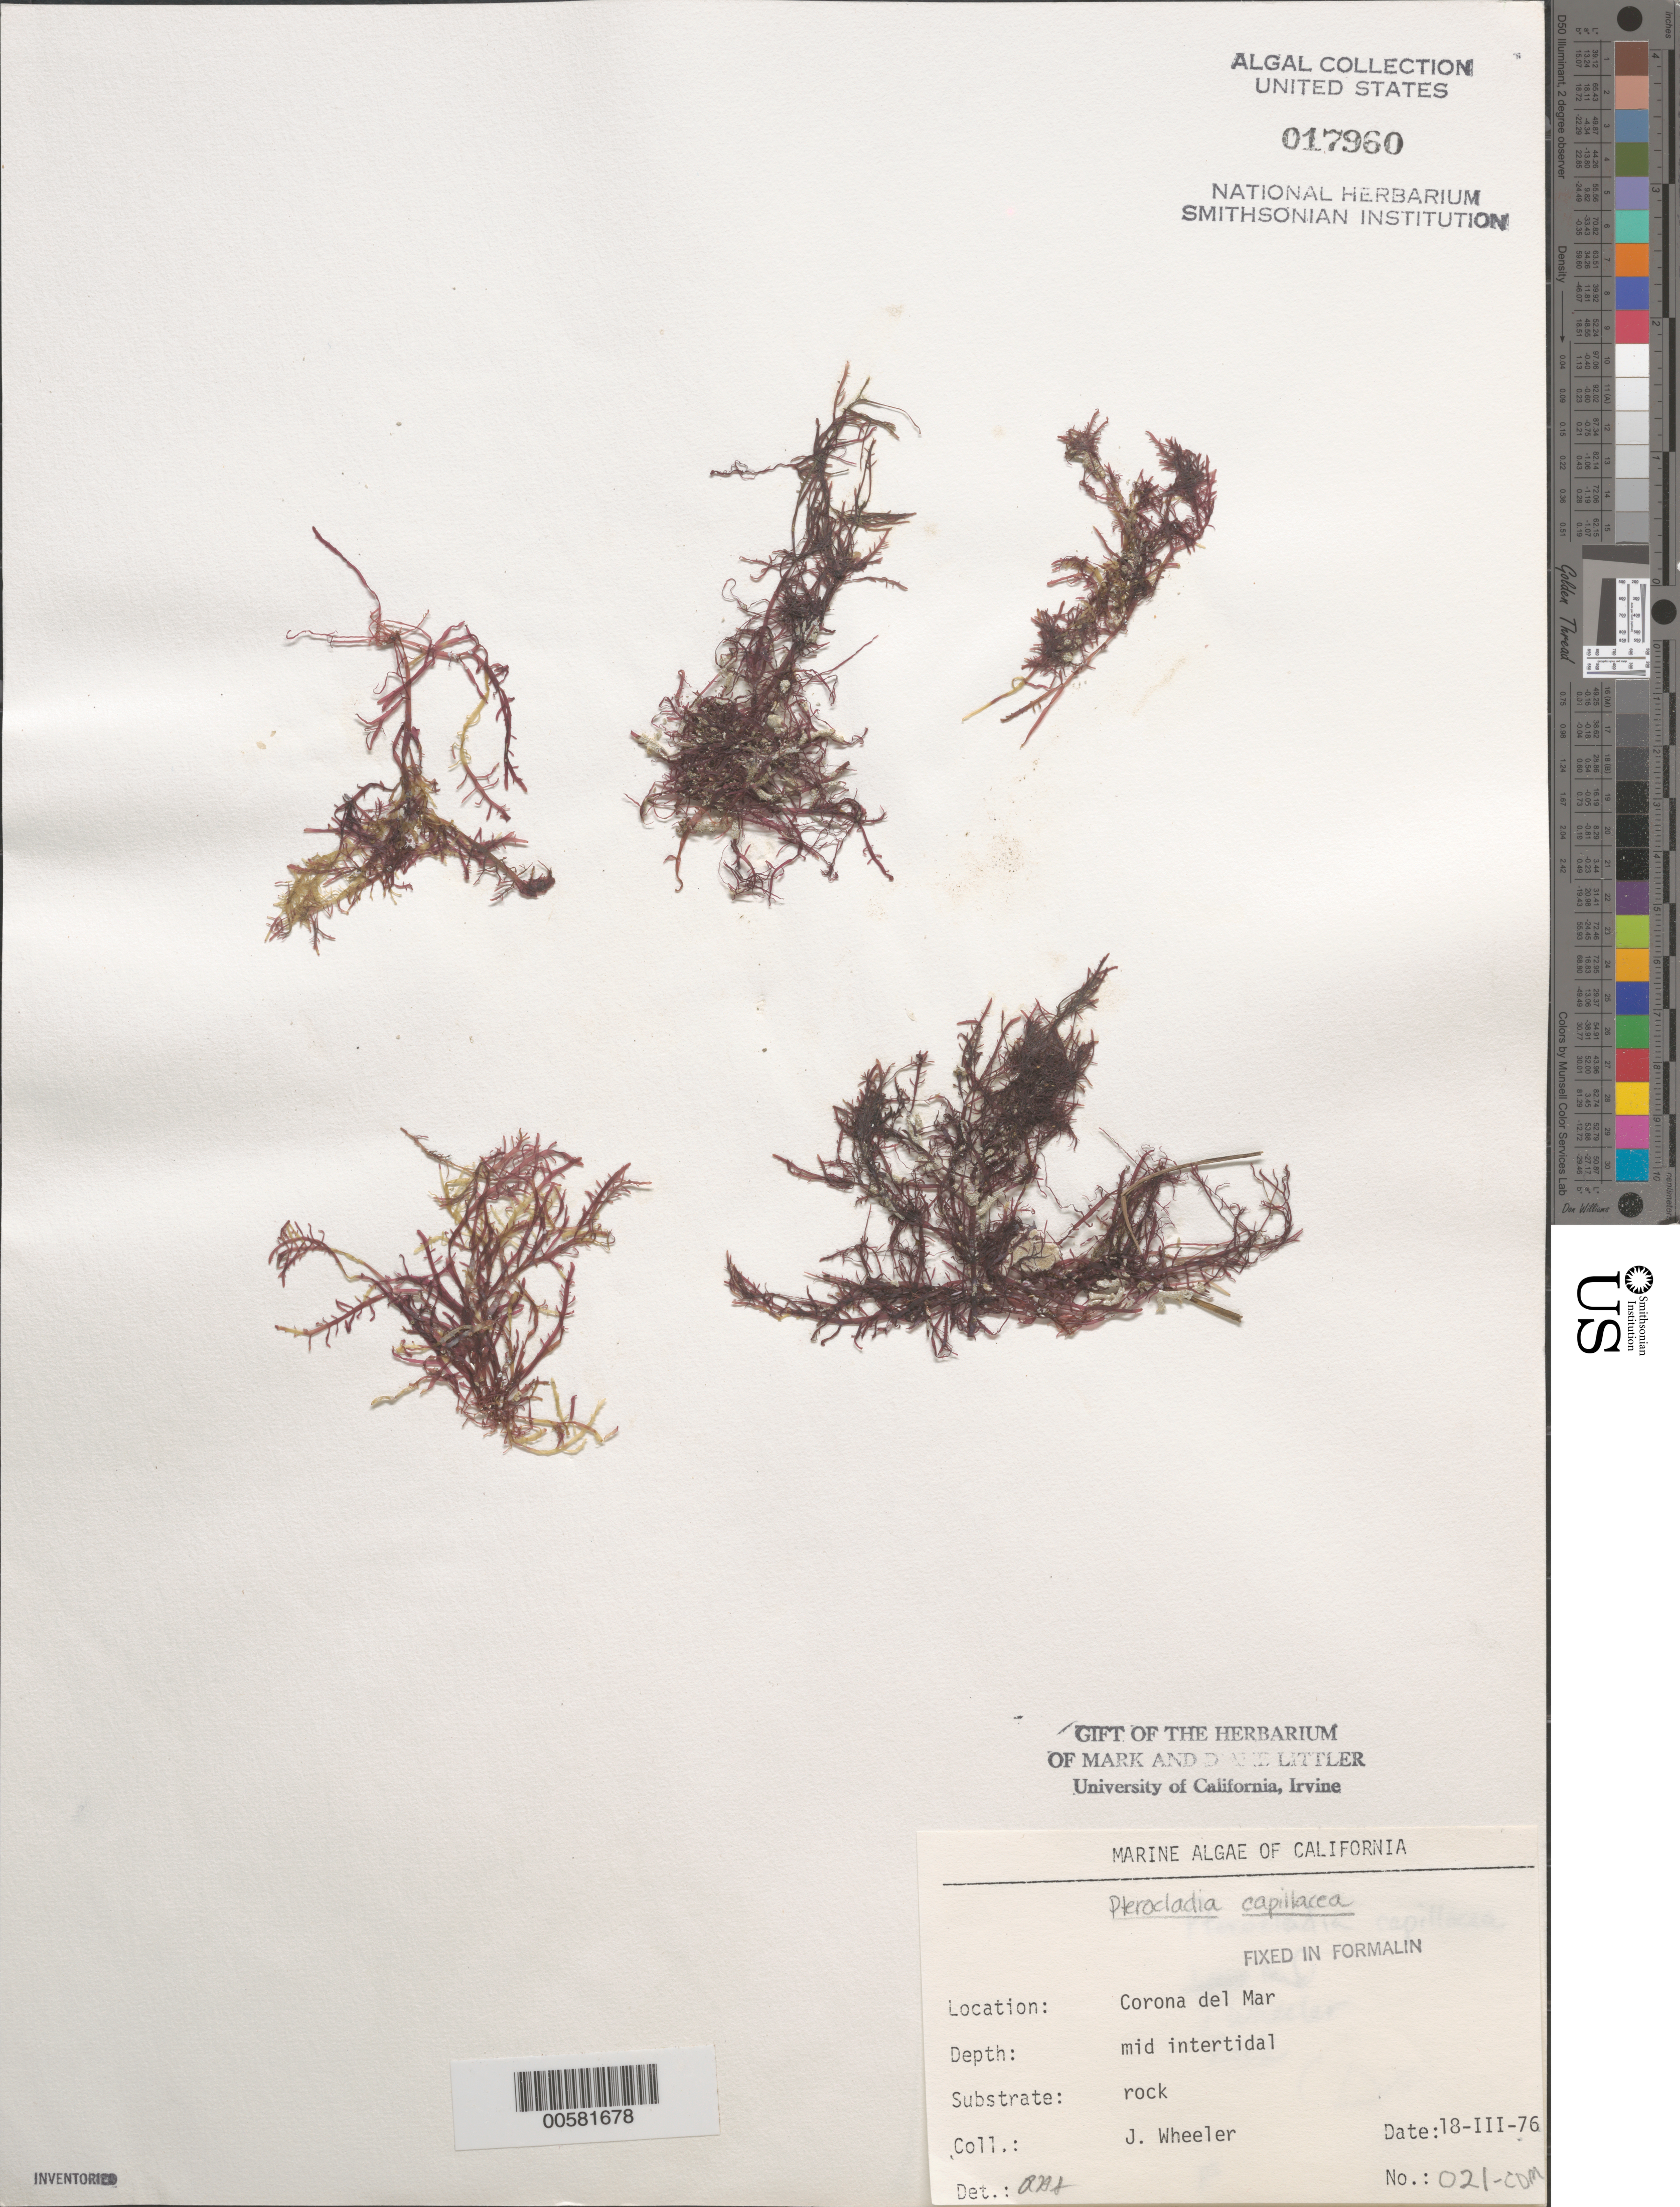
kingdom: Plantae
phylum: Rhodophyta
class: Florideophyceae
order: Gelidiales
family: Pterocladiaceae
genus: Pterocladia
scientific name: Pterocladia capillacea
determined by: Sims, Robert H.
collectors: J. L. Wheeler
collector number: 021-cdm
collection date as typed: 18 Mar 1976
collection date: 1976-03-18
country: United States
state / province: California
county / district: Orange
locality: Corona del Mar, mouth of Morning Canyon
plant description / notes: BLM-SOCALBIGHT Rocky Intertidal Survey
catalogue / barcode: US 17960